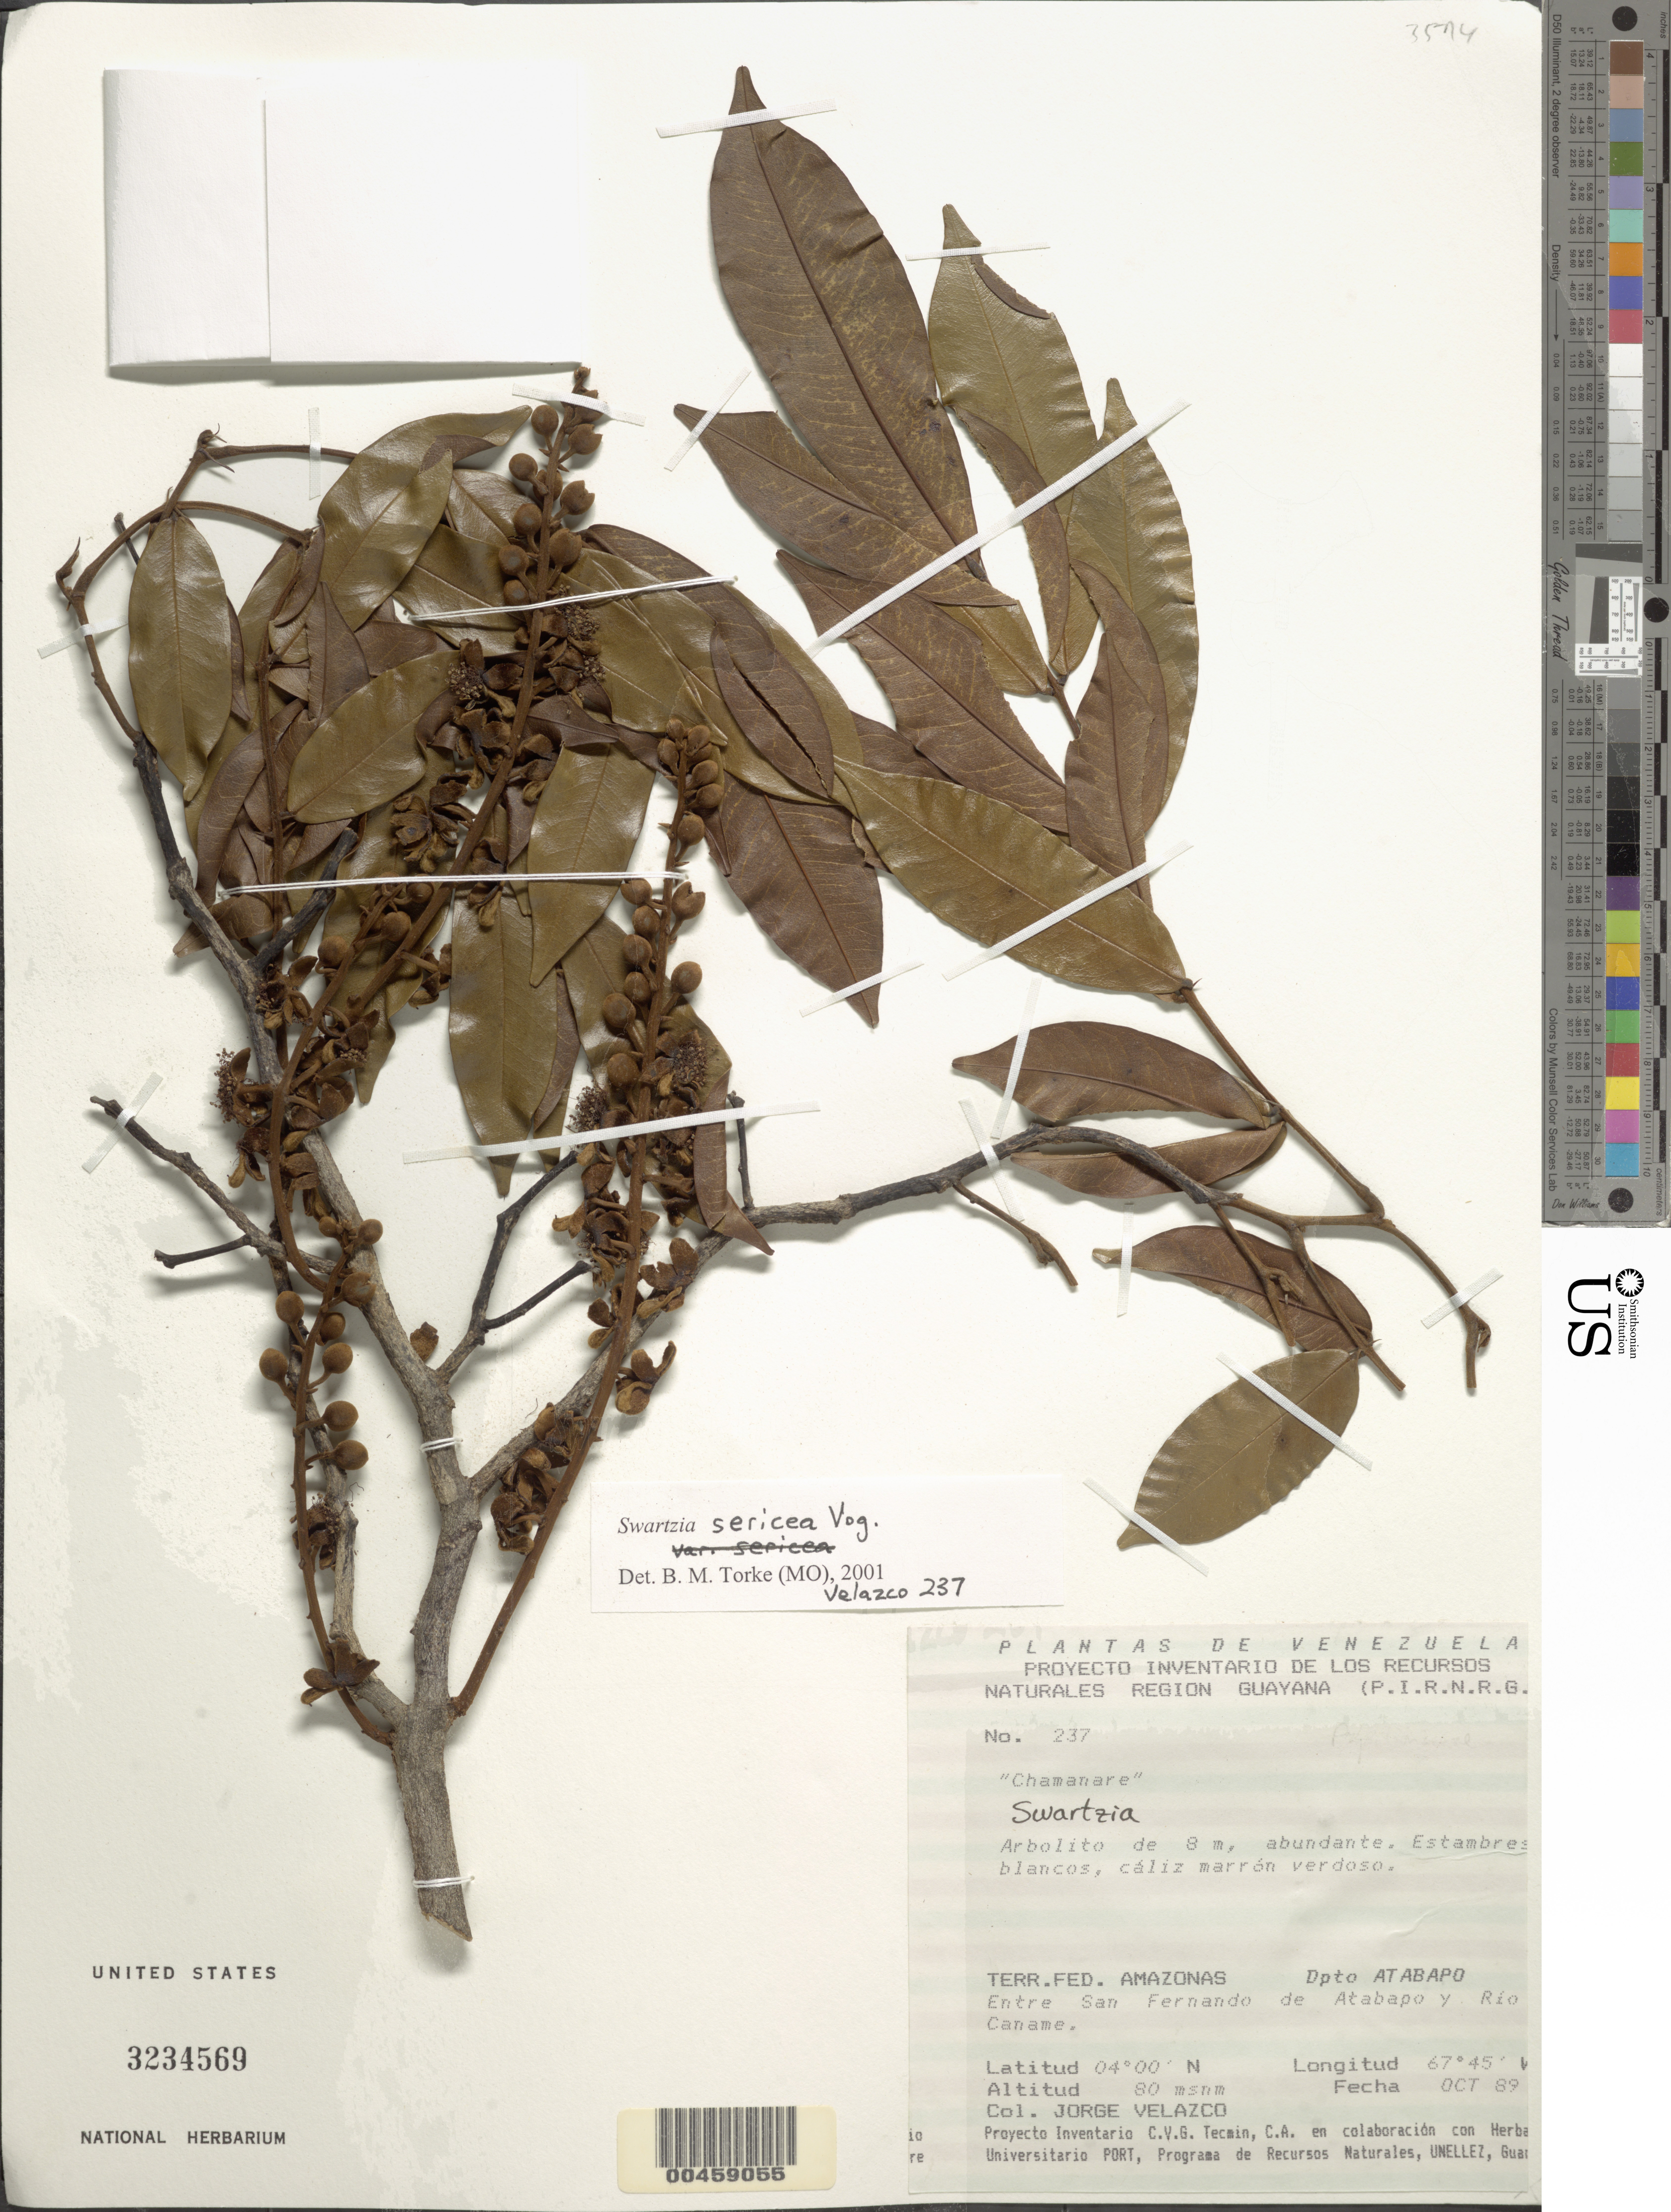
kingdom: Plantae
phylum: Tracheophyta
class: Magnoliopsida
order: Fabales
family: Fabaceae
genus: Swartzia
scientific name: Swartzia sericea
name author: Vogel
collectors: J. Velazco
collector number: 237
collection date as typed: Oct 1989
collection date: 1989-10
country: Venezuela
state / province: Amazonas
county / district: Atabapo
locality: Entre San Fernando de Atabapo y rio caname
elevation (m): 80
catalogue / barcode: US 3234569